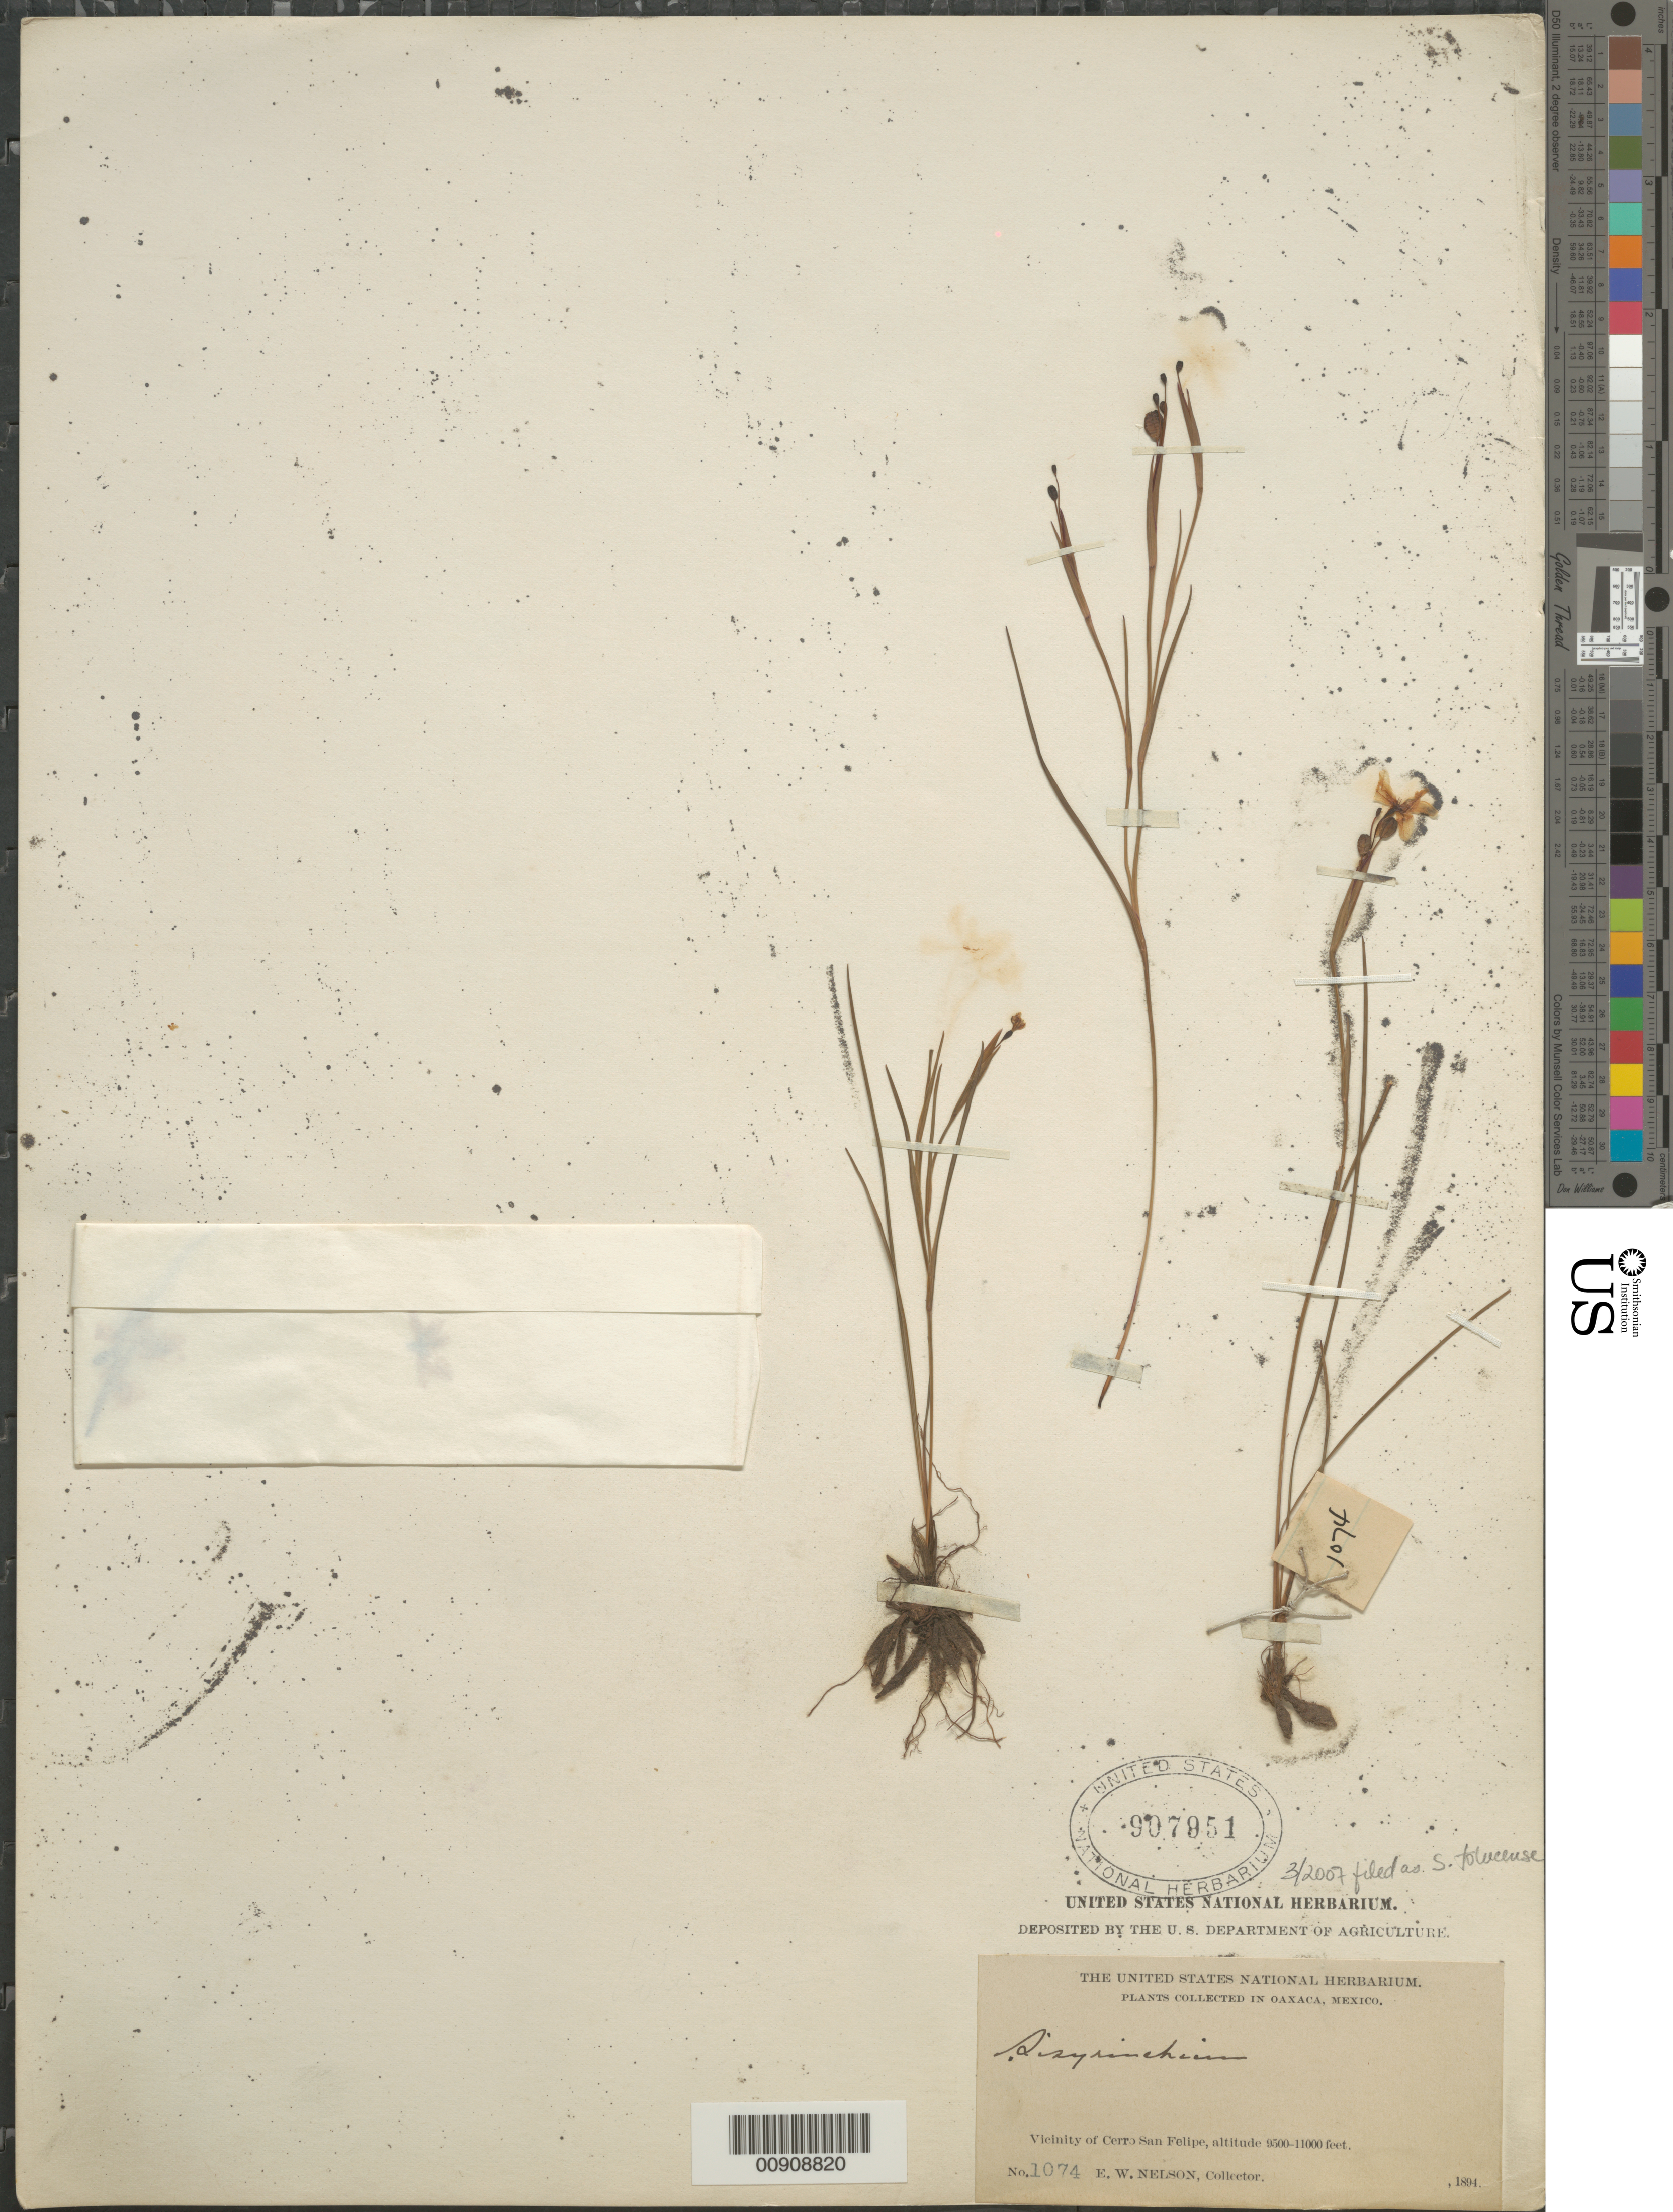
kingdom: Plantae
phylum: Tracheophyta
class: Liliopsida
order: Asparagales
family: Iridaceae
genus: Sisyrinchium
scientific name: Sisyrinchium tolucense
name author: Peyr.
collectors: E. W. Nelson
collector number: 1074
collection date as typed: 1894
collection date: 1894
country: Mexico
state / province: Oaxaca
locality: Vicinity of Cerro San Felipe, Oaxaca.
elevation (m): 2896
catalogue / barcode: US 907951